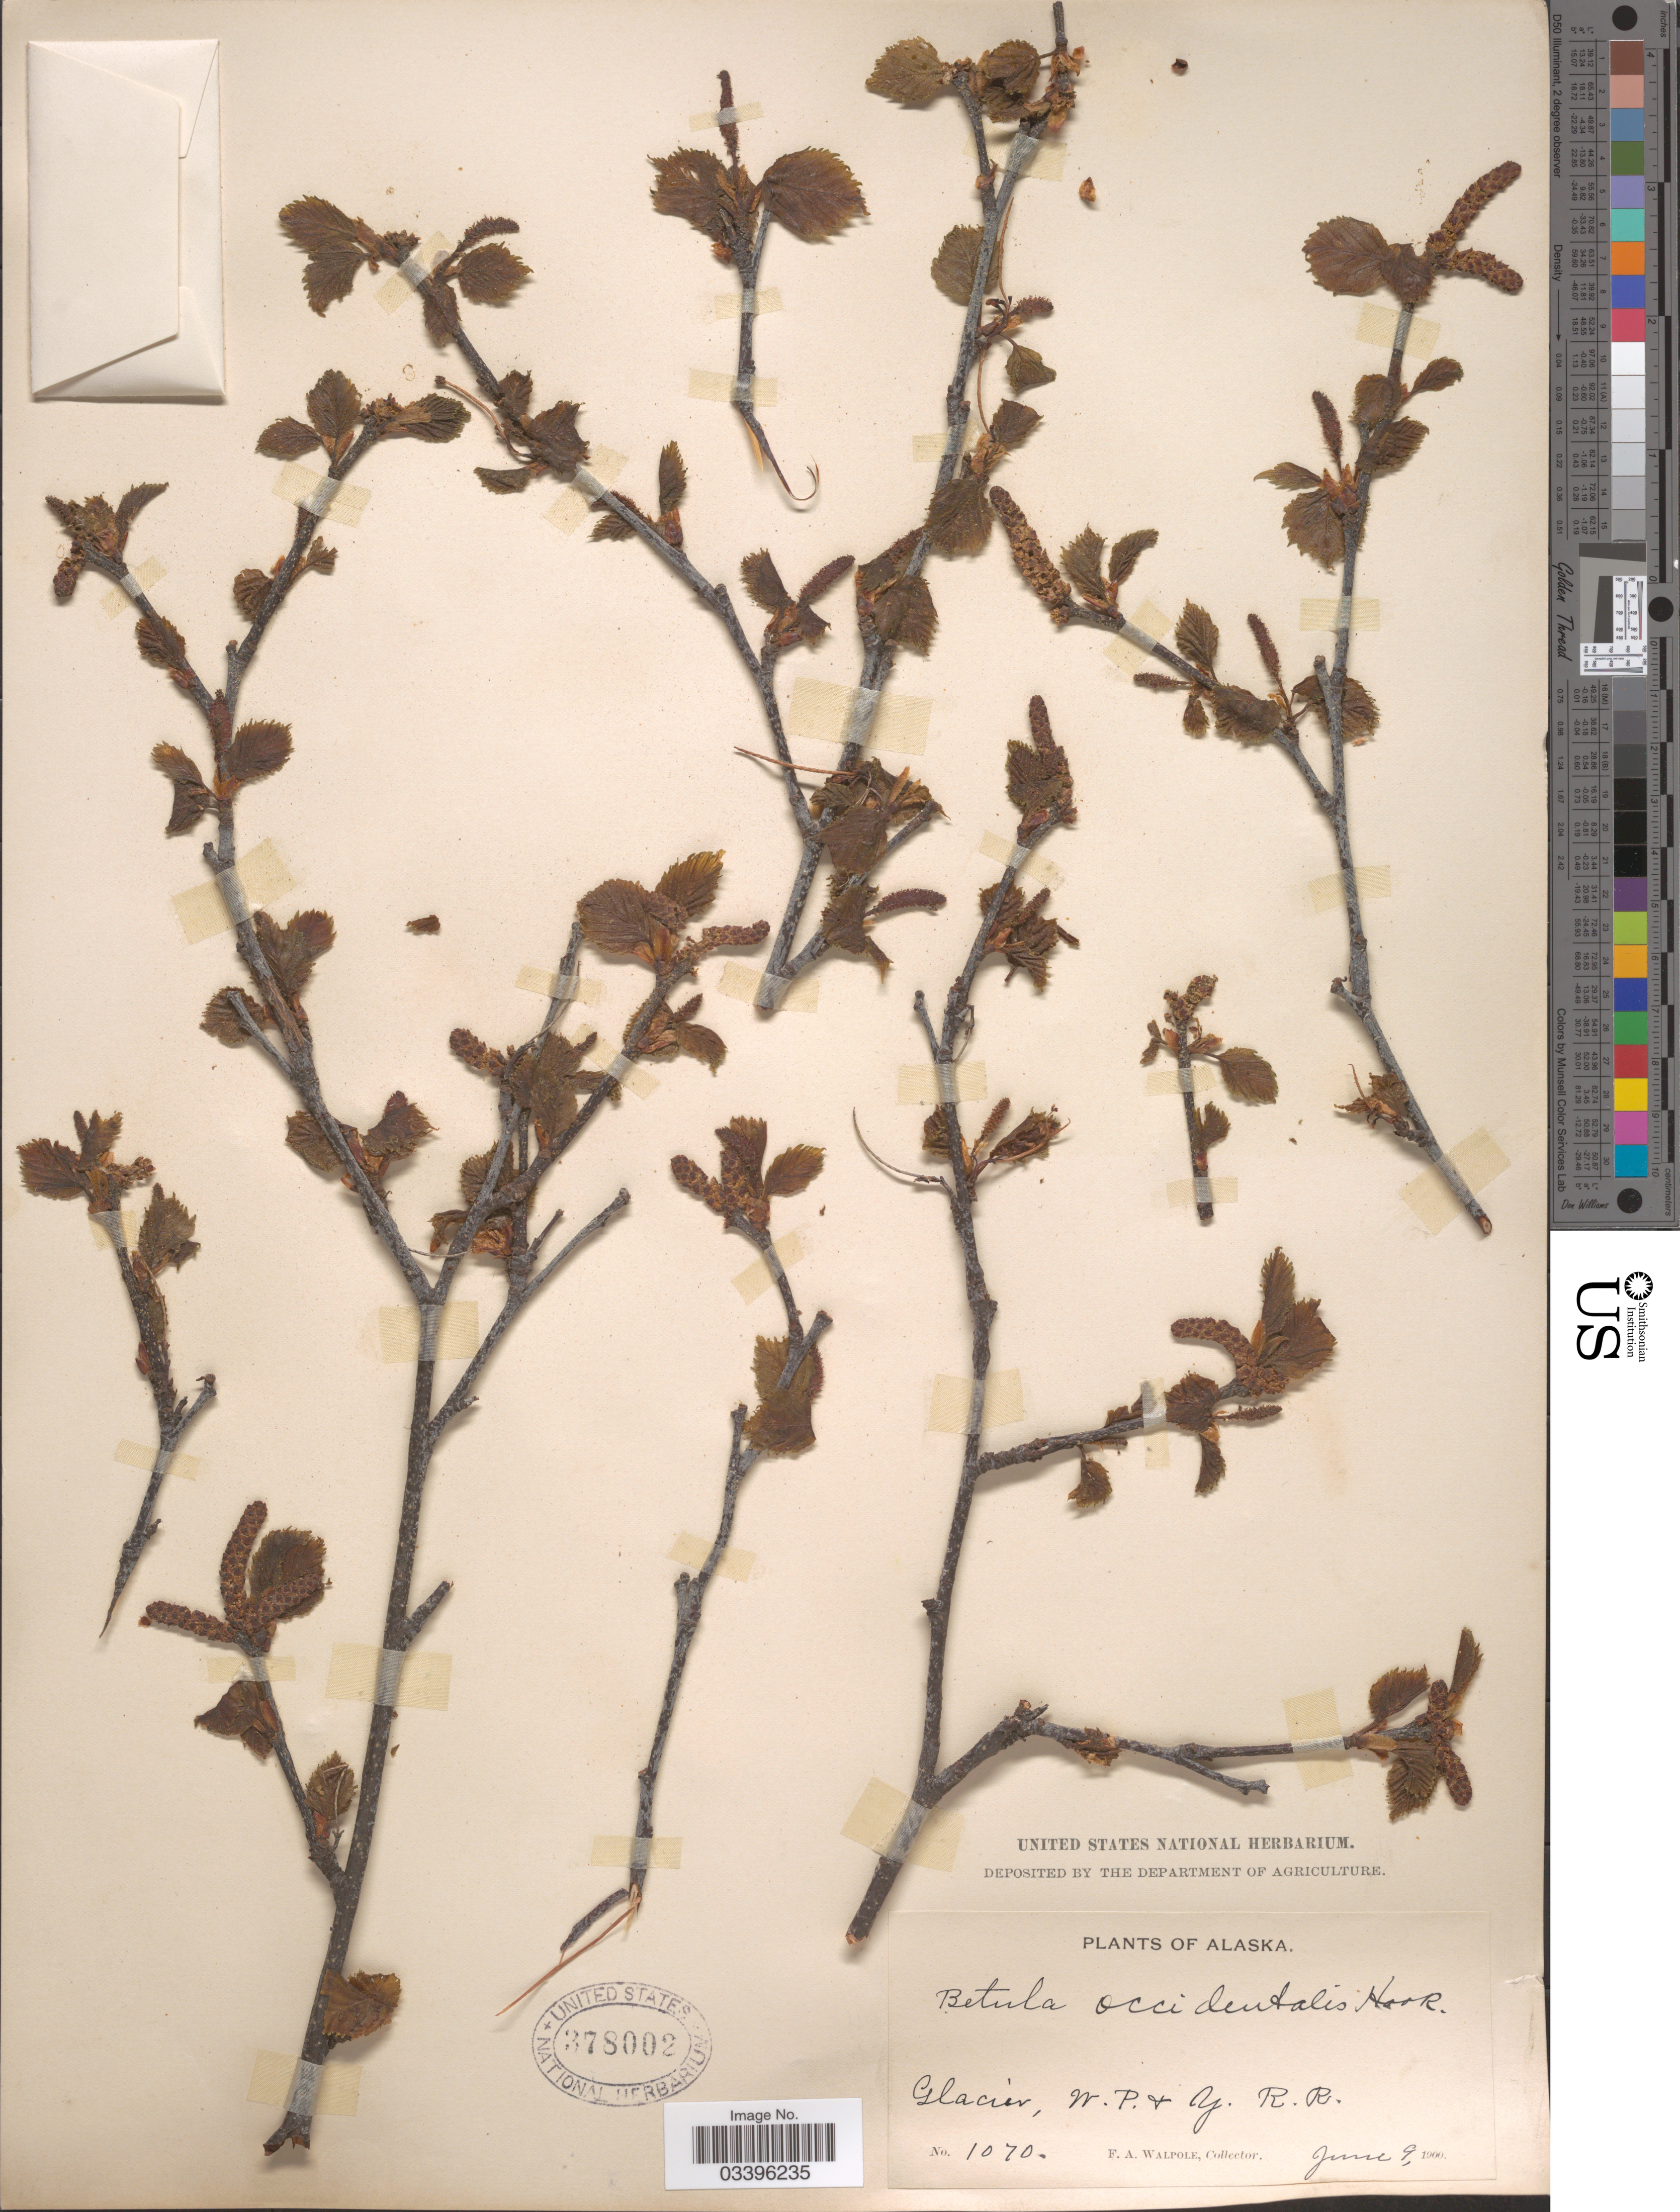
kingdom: Plantae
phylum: Tracheophyta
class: Magnoliopsida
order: Fagales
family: Betulaceae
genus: Betula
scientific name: Betula occidentalis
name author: Hook.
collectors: F. Walpole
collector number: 1070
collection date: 1900-06-09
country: United States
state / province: Alaska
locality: Glacier, W.P. & G. R. R.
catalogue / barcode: US 378002